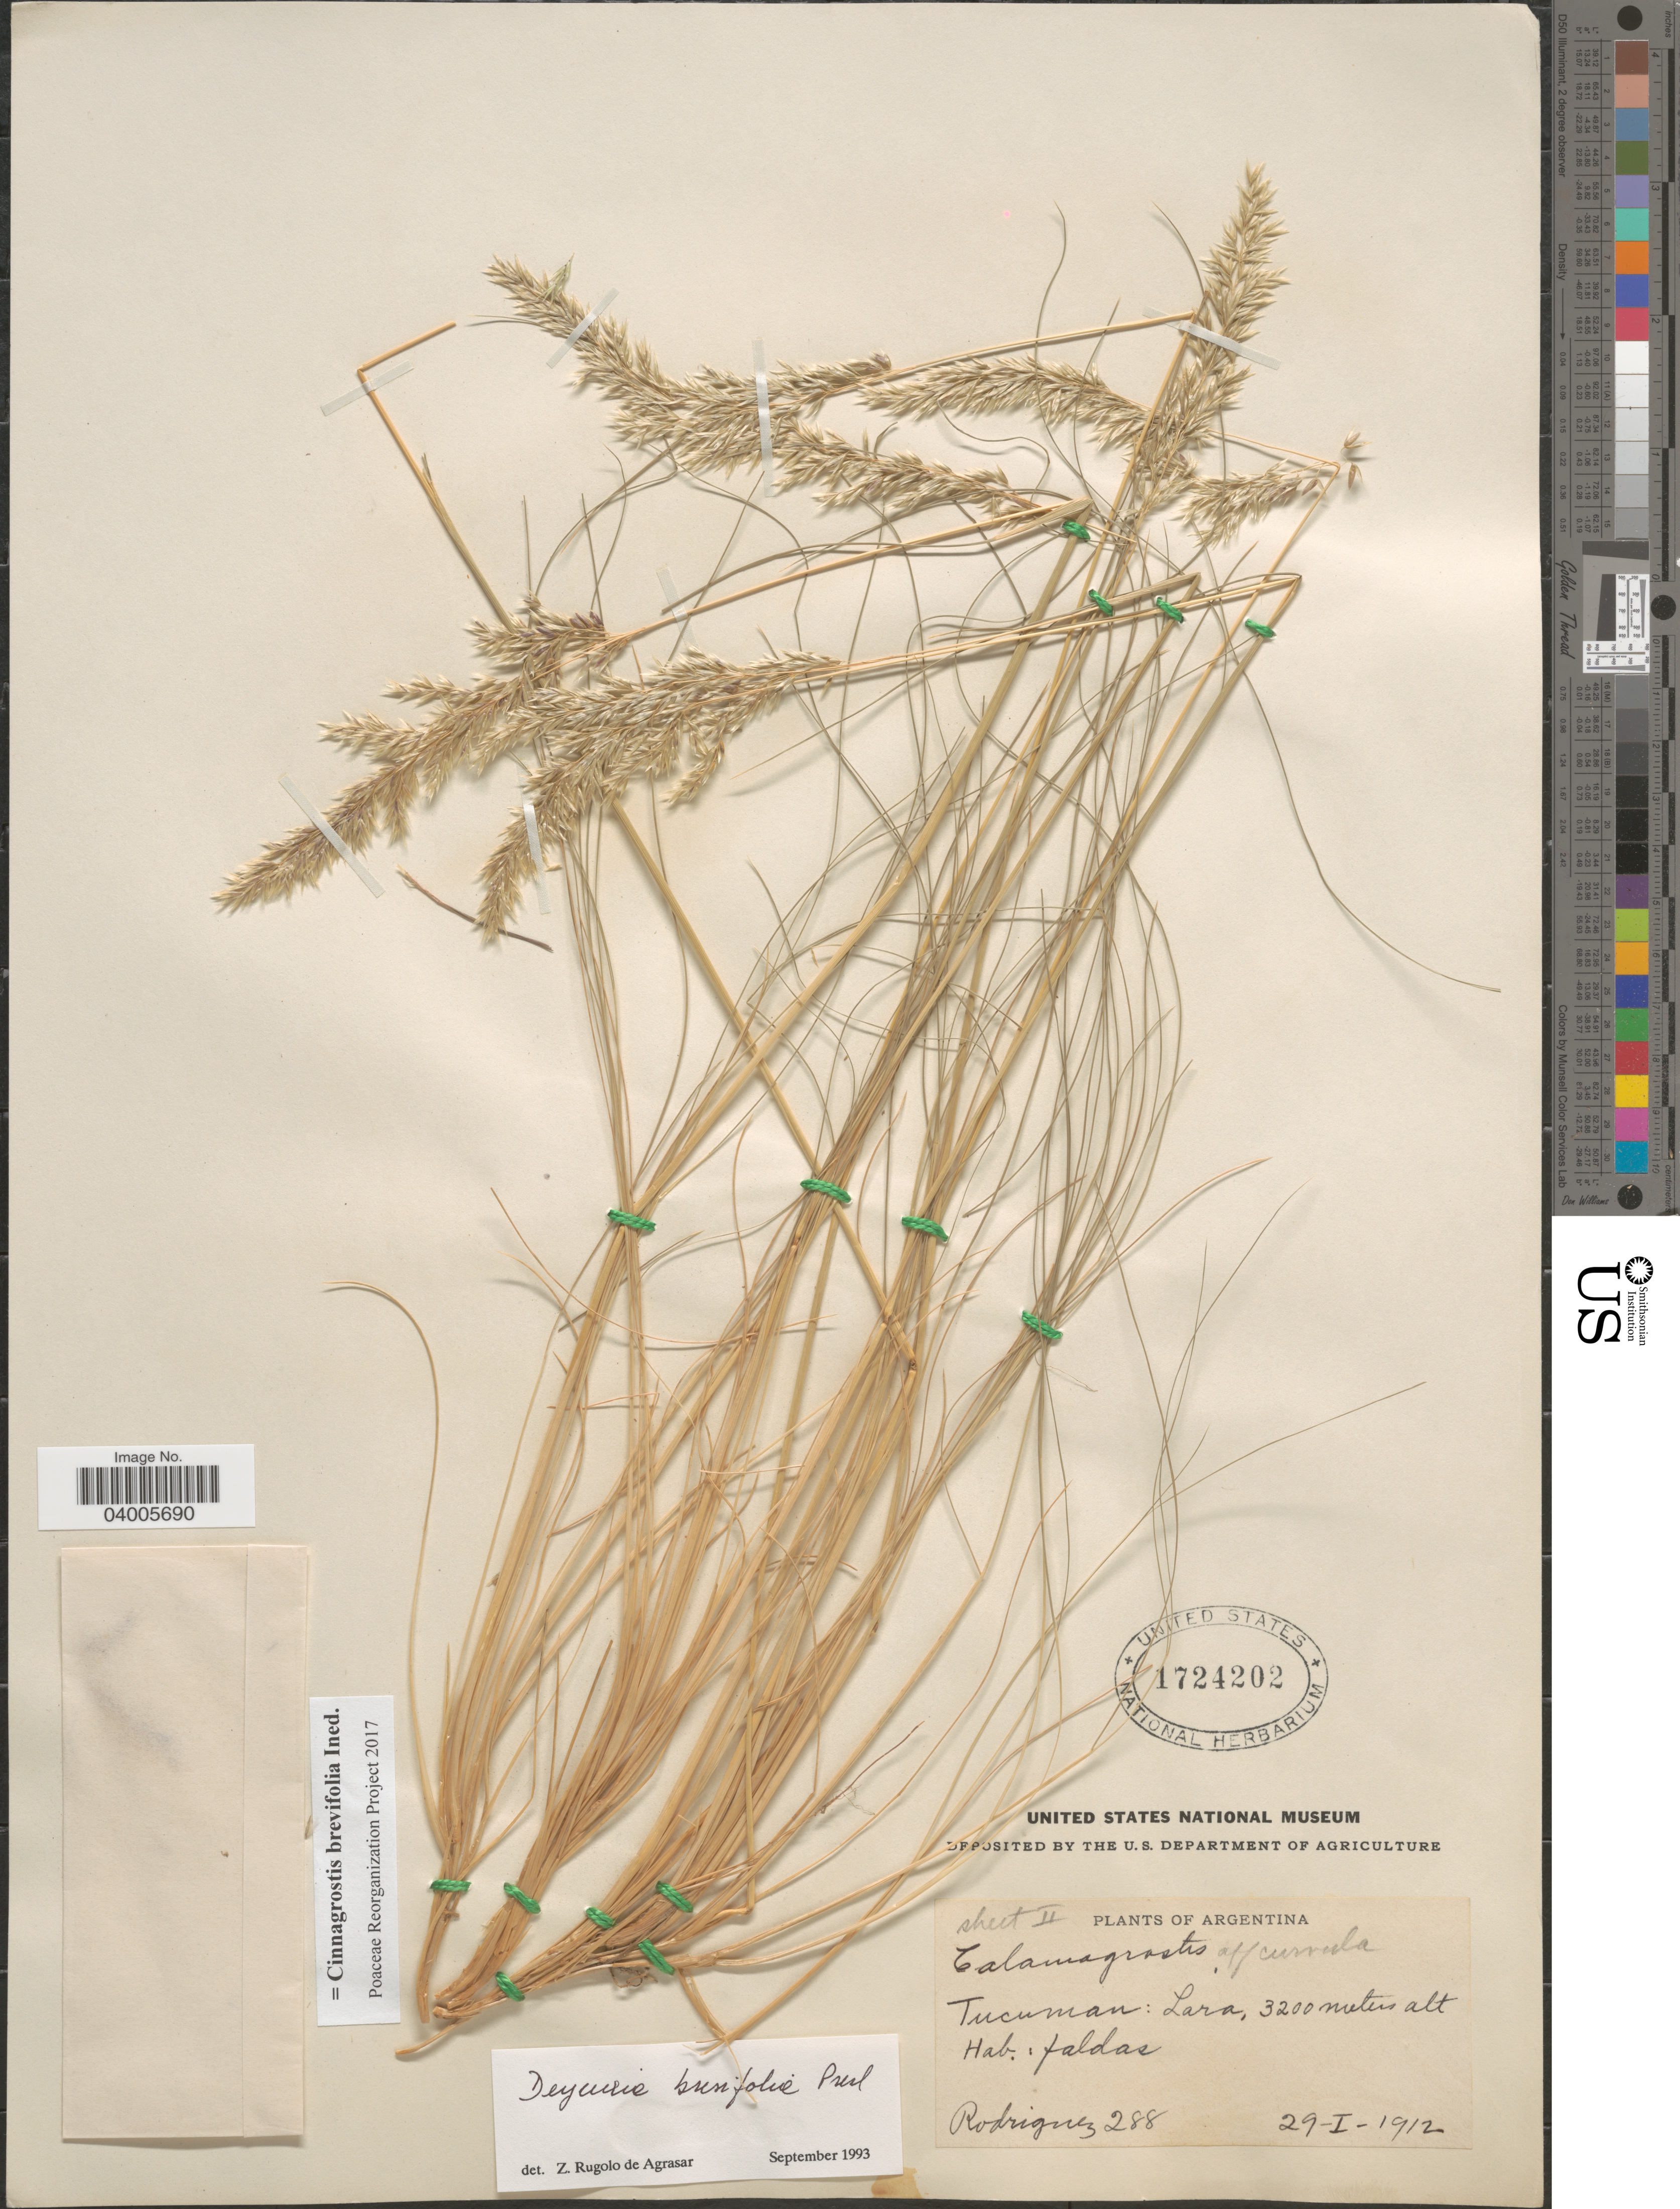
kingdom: Plantae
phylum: Tracheophyta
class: Liliopsida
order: Poales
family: Poaceae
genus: Cinnagrostis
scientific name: Cinnagrostis brevifolia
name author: (J. Presl) P.M. Peterson et al.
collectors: Rodriguez, --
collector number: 288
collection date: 1912-01-29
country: Argentina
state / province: Tucuman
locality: Lara.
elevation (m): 3200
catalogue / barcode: US 1724202